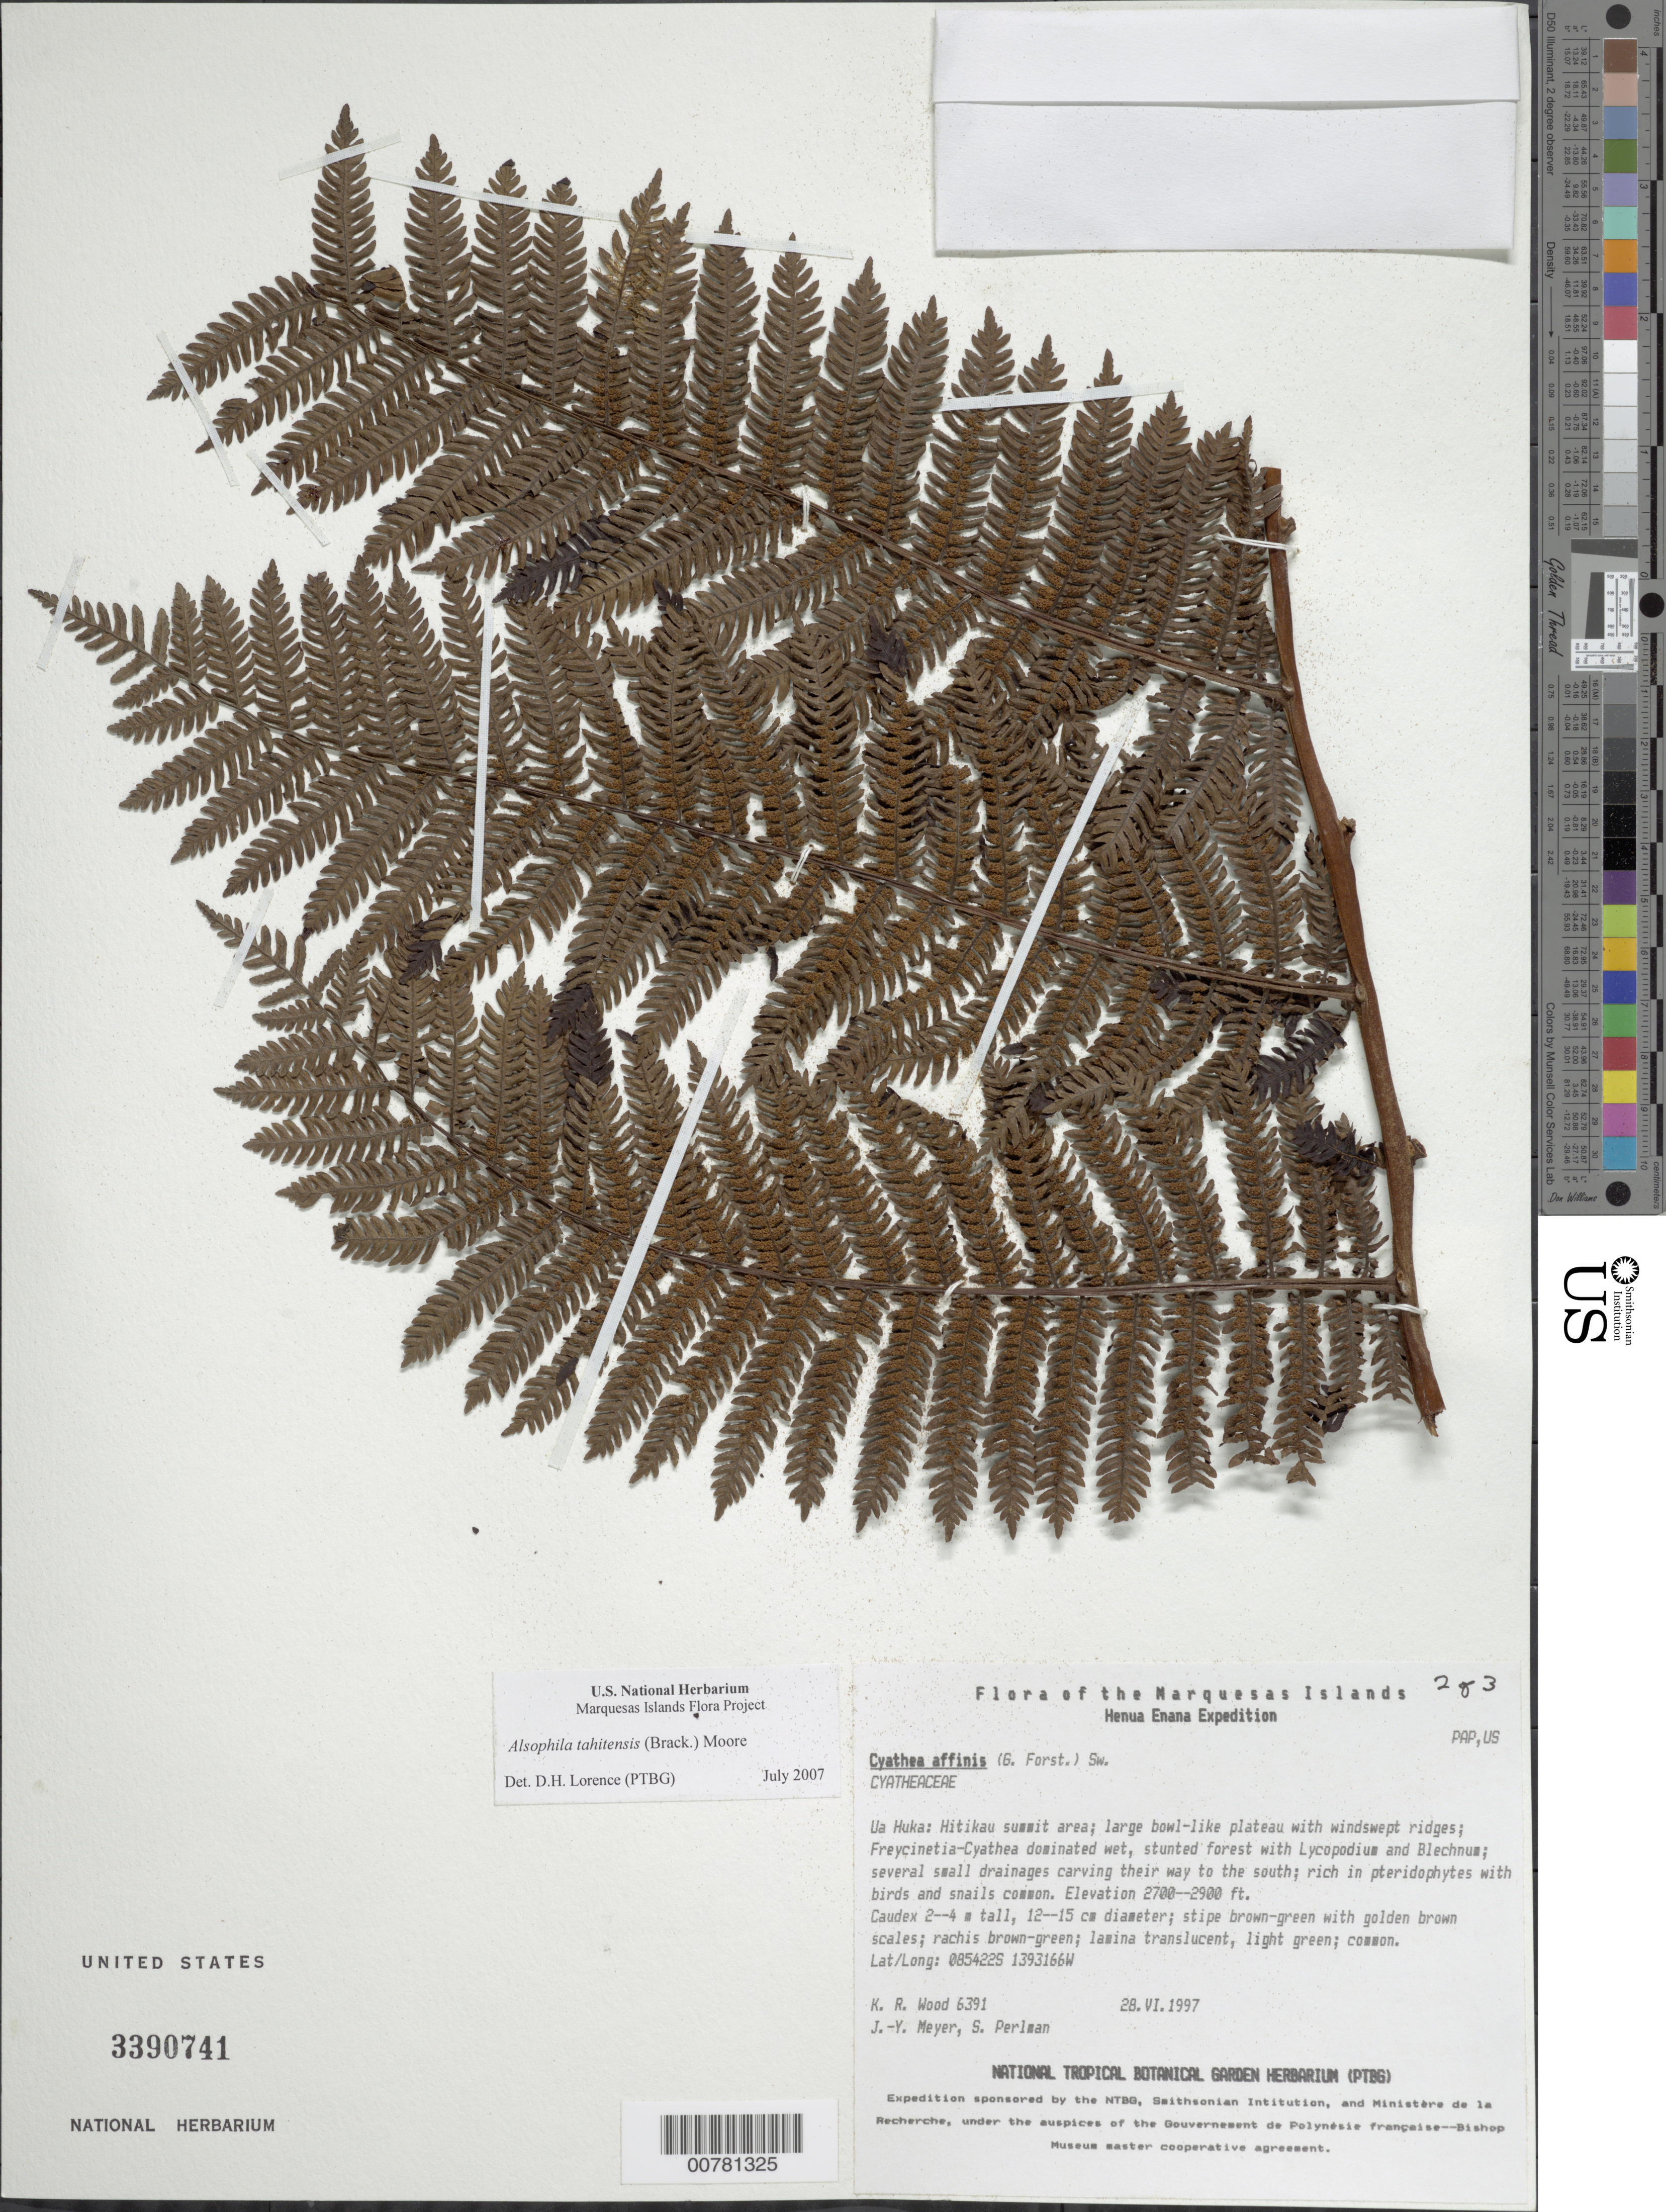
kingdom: Plantae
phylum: Tracheophyta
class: Polypodiopsida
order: Cyatheales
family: Cyatheaceae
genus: Alsophila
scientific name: Alsophila tahitensis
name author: Brack. in Wilkes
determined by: Lorence, David H., (PTBG), National Tropical Botanical Garden (UNITED STATES)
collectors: K. R. Wood, J.-Y. Meyer & S. P. Perlman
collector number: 6391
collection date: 1997-06-28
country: French Polynesia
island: Ua Huka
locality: Hitikau summit area, large bowl-like plateau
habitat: Windswept ridges, Freycinetia - Cyathea dominated wet stunted forest, rich in pteridophytes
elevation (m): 823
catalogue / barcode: US 3390741